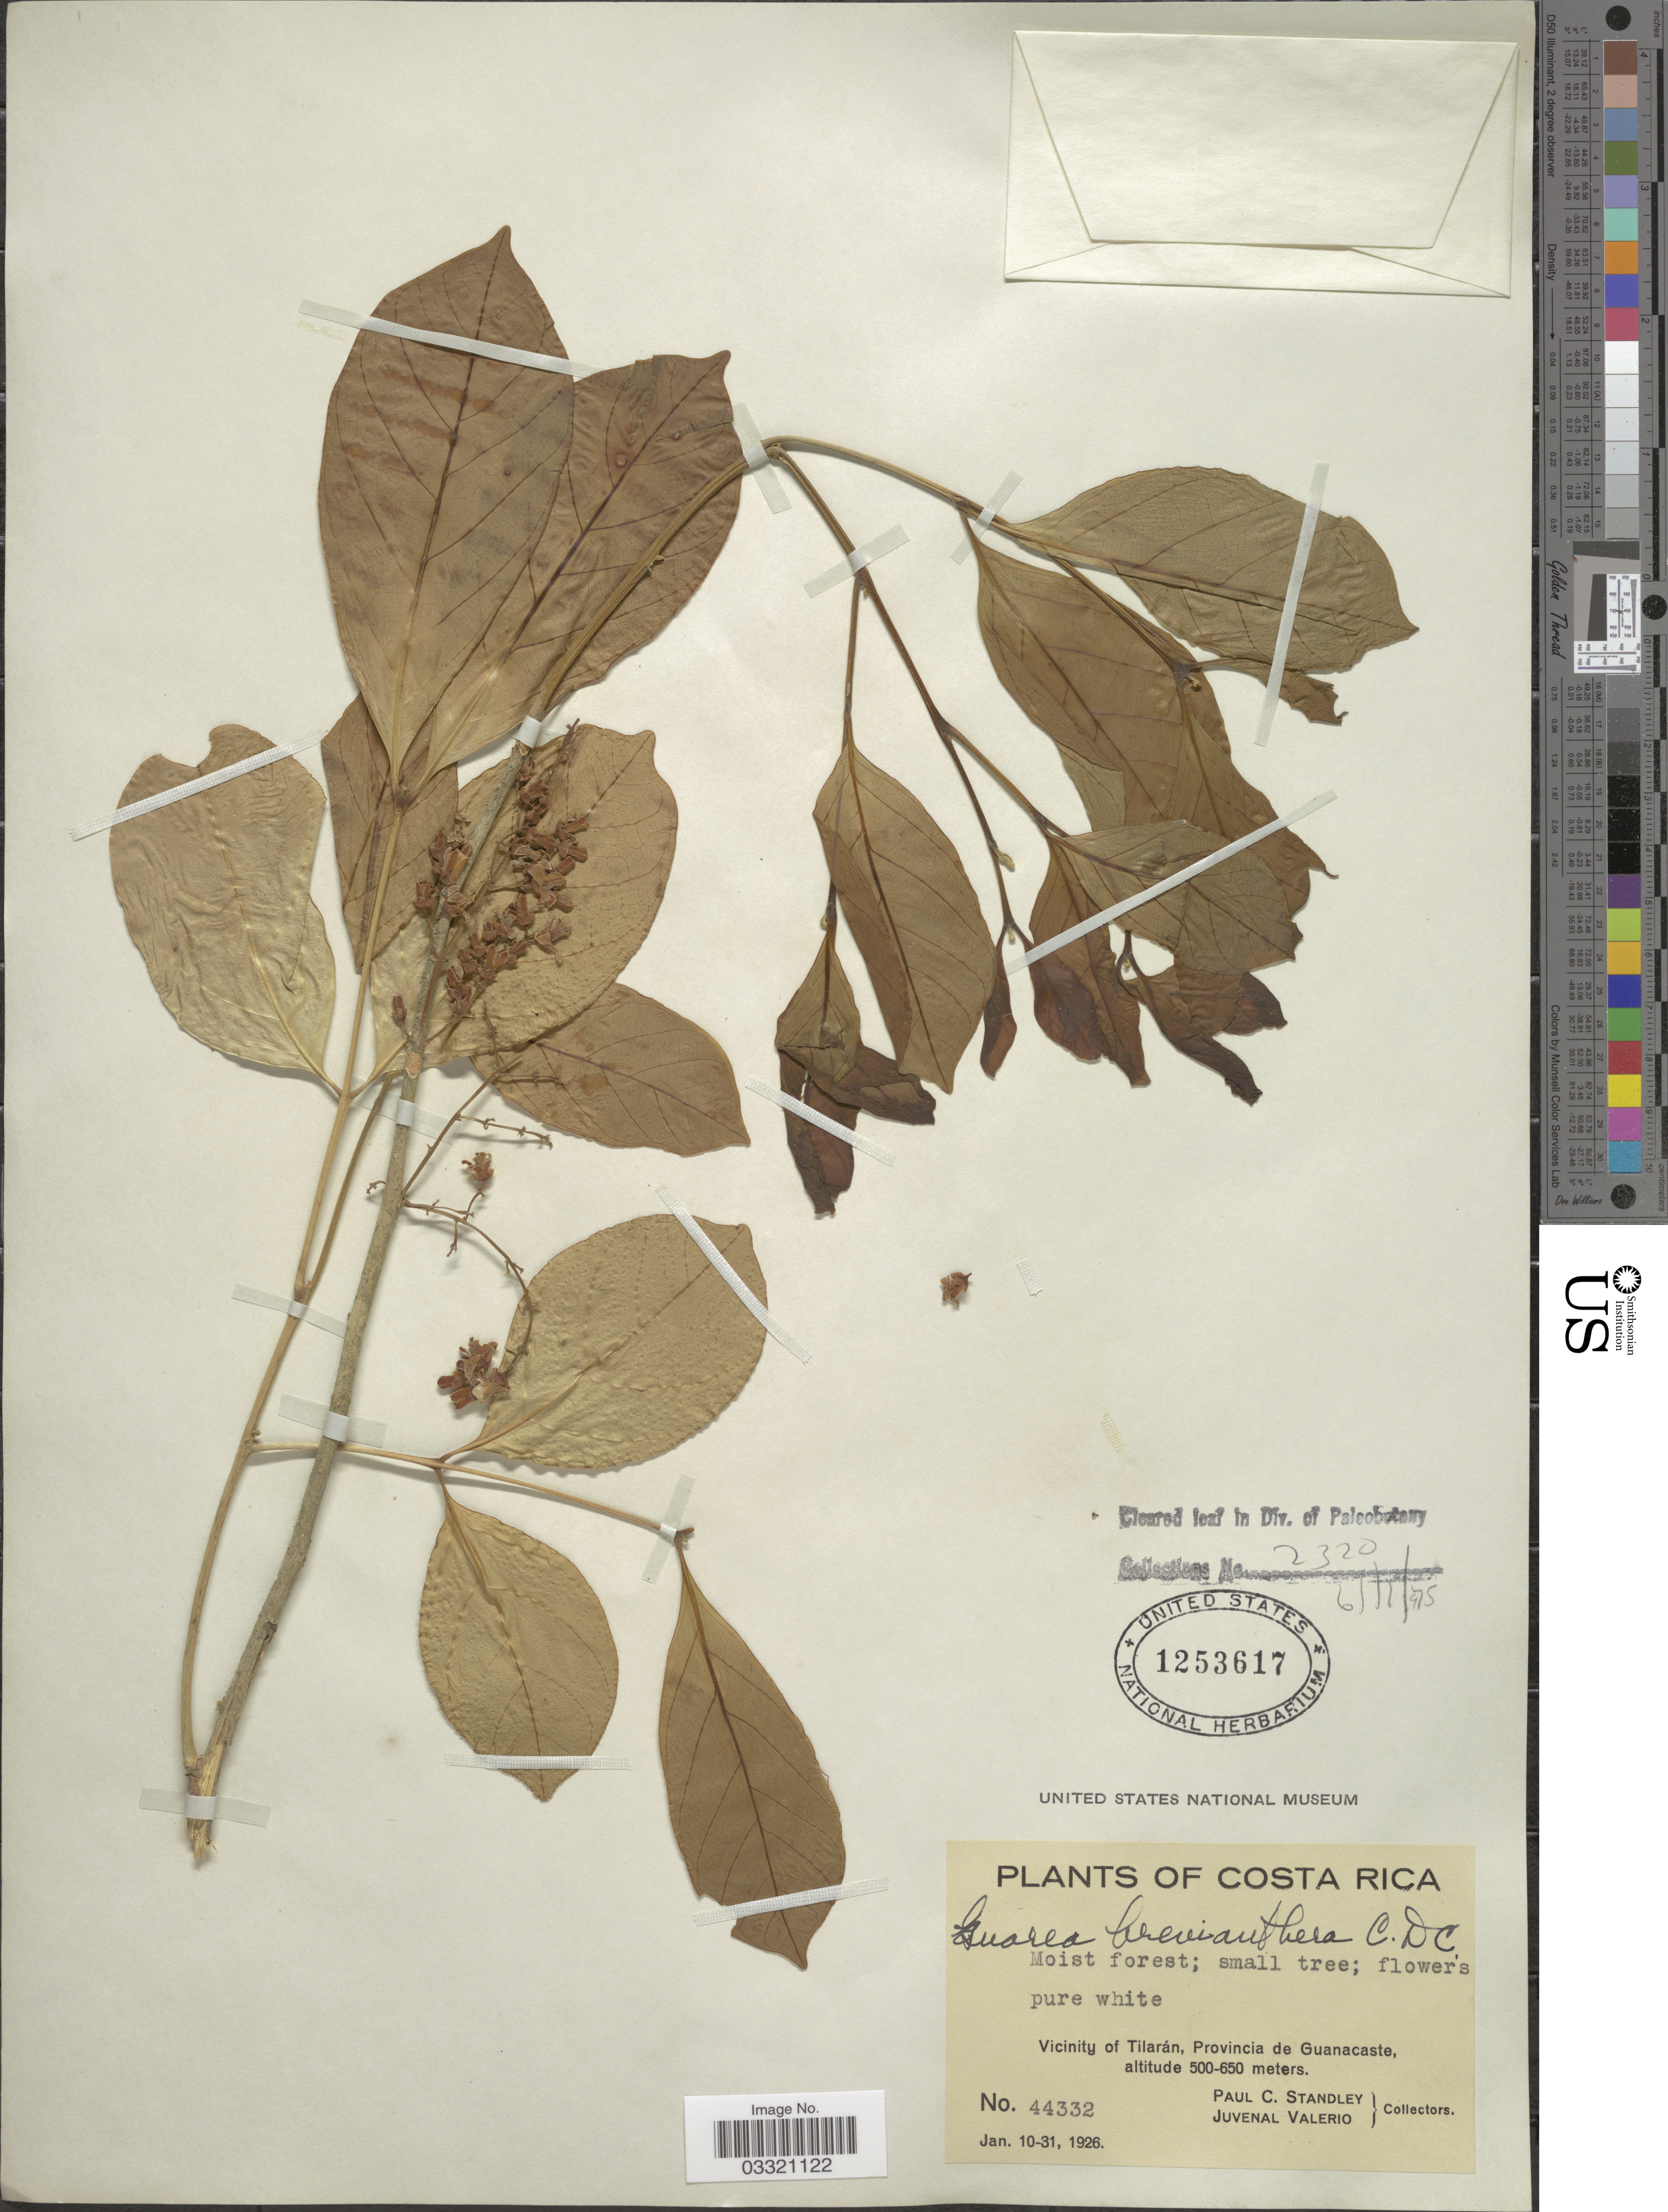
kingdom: Plantae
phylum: Tracheophyta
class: Magnoliopsida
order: Sapindales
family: Meliaceae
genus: Guarea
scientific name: Guarea brevianthera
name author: C. DC.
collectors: P. C. Standley & J. Valerio R.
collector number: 44332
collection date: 1926-01-10/1926-01-31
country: Costa Rica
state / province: Guanacaste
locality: Vicinity of Tilarán.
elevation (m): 500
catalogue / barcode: US 1253617